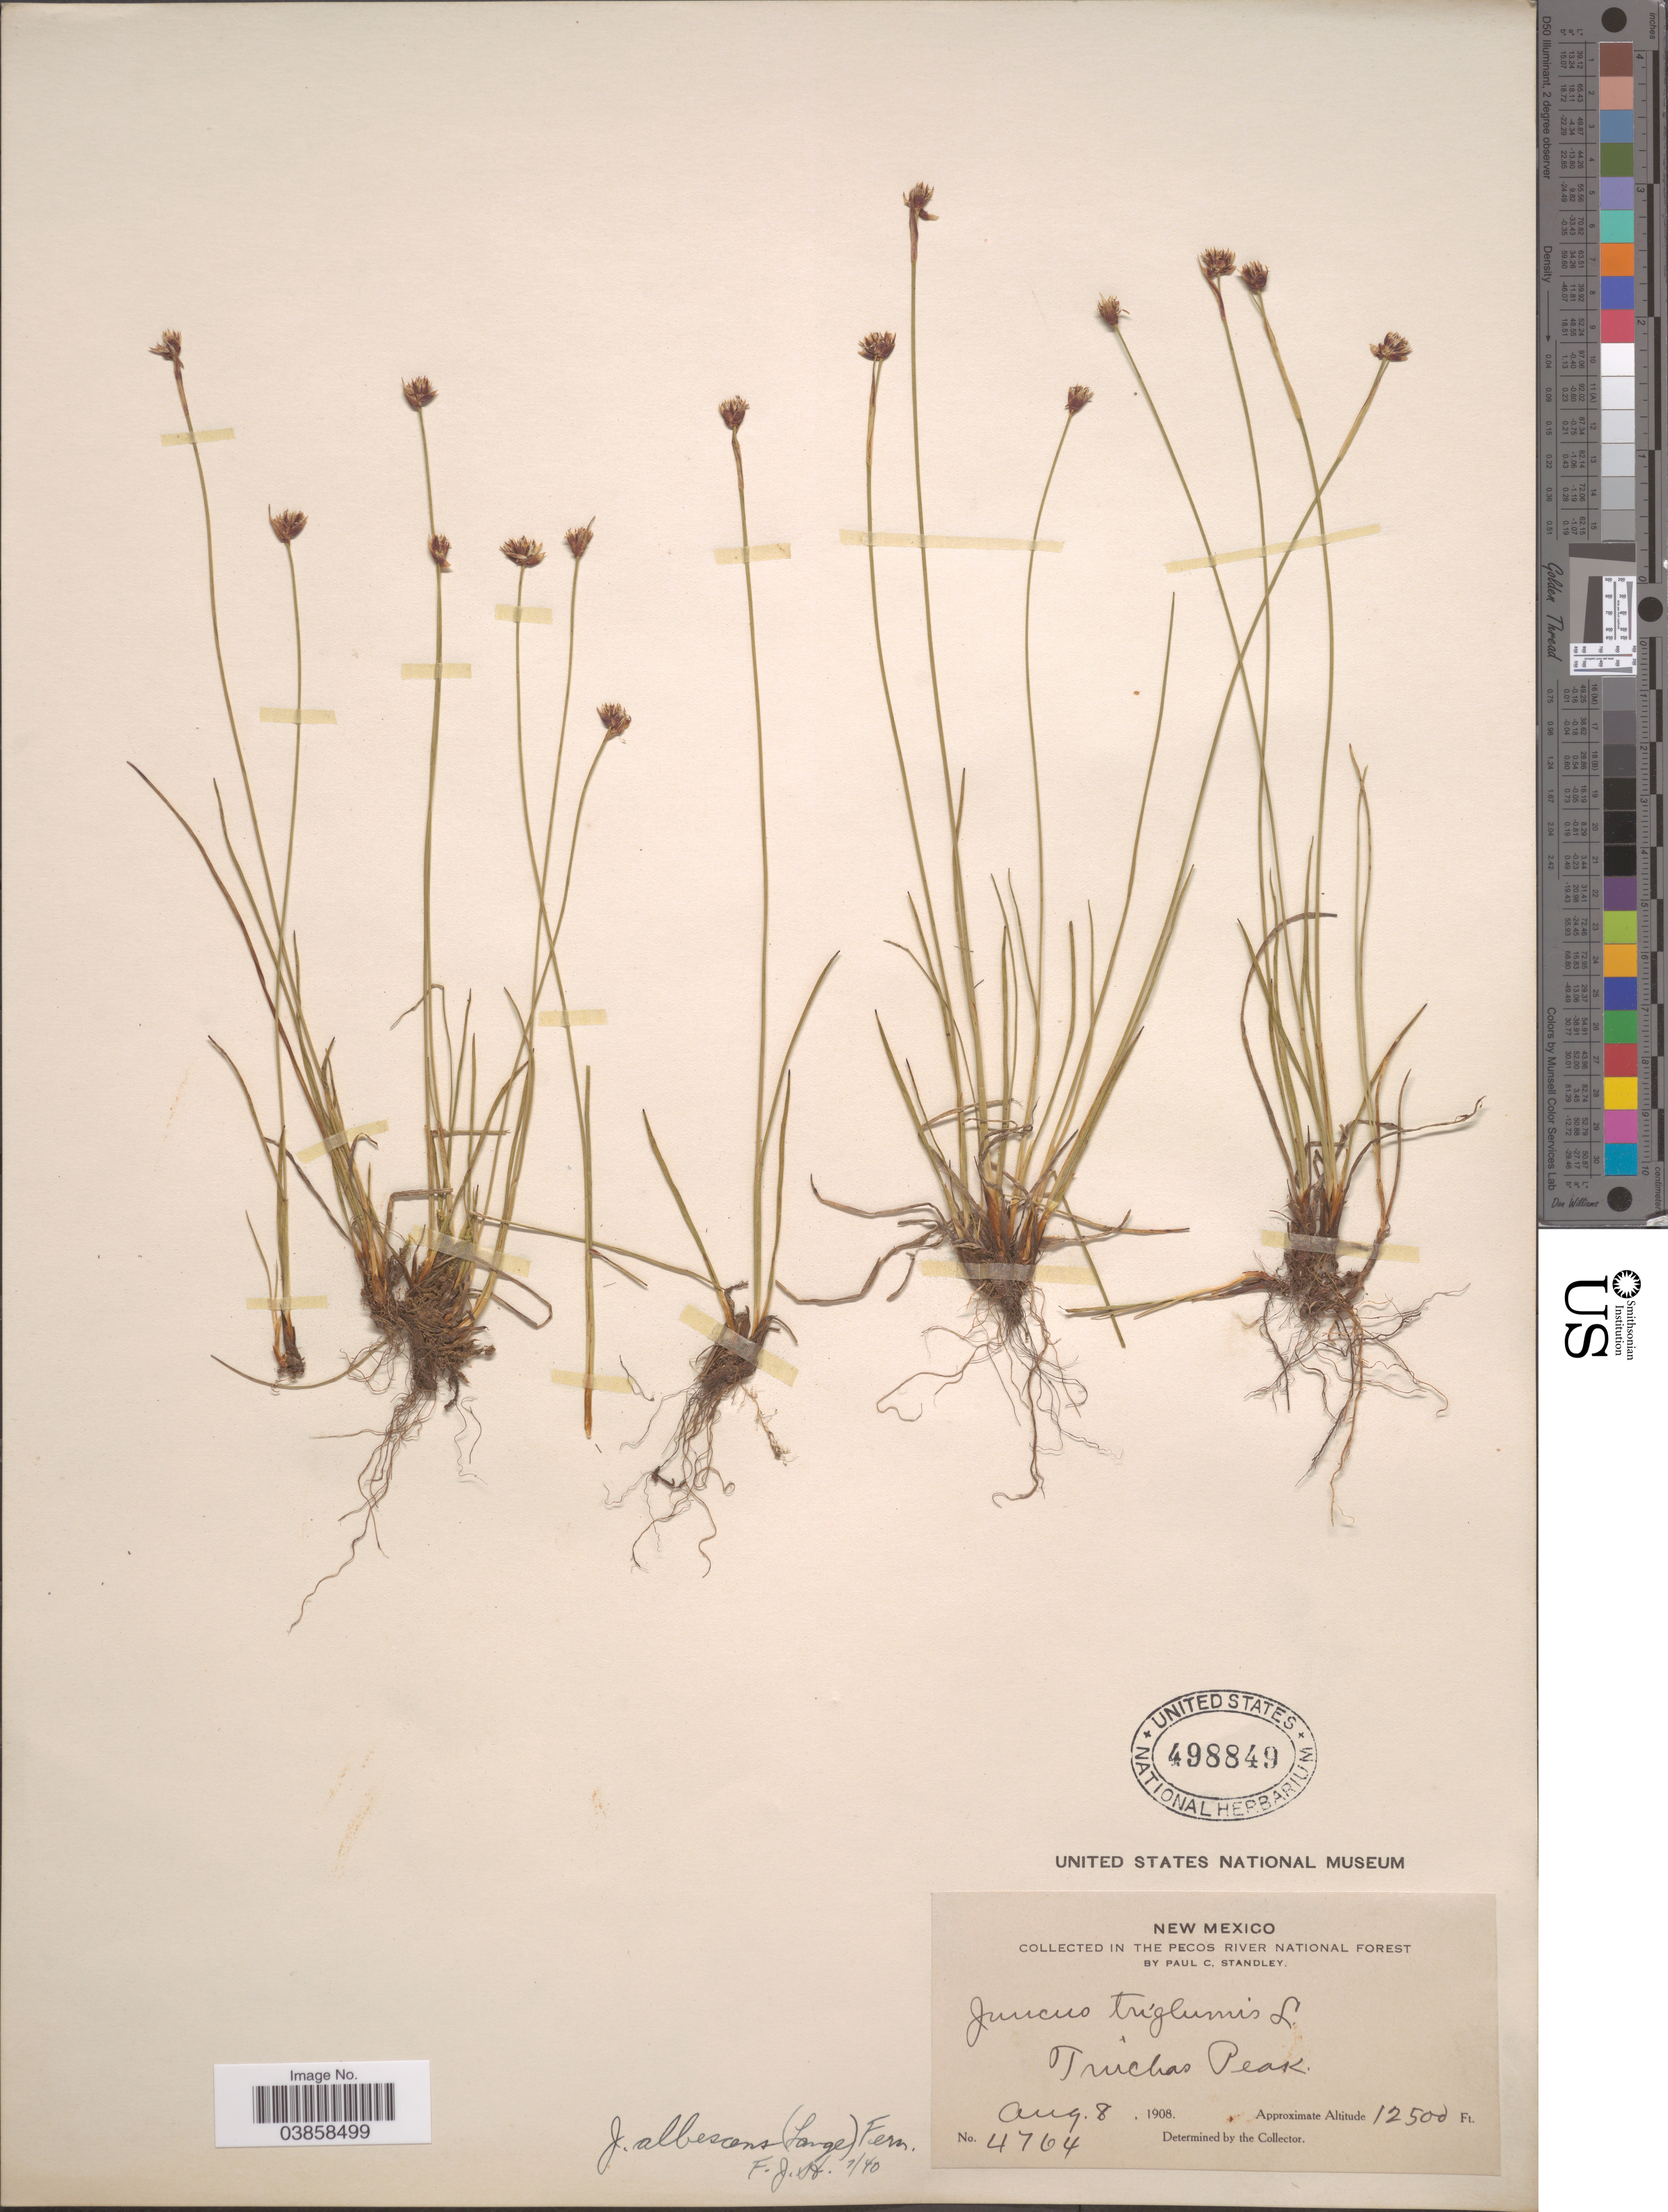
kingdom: Plantae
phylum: Tracheophyta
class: Liliopsida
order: Poales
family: Juncaceae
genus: Juncus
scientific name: Juncus triglumis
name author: L.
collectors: P. C. Standley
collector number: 4764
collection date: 1908-08-08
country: United States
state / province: New Mexico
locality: In the Pecos River National Forest. Truchas Peak.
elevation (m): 3810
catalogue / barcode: US 498849